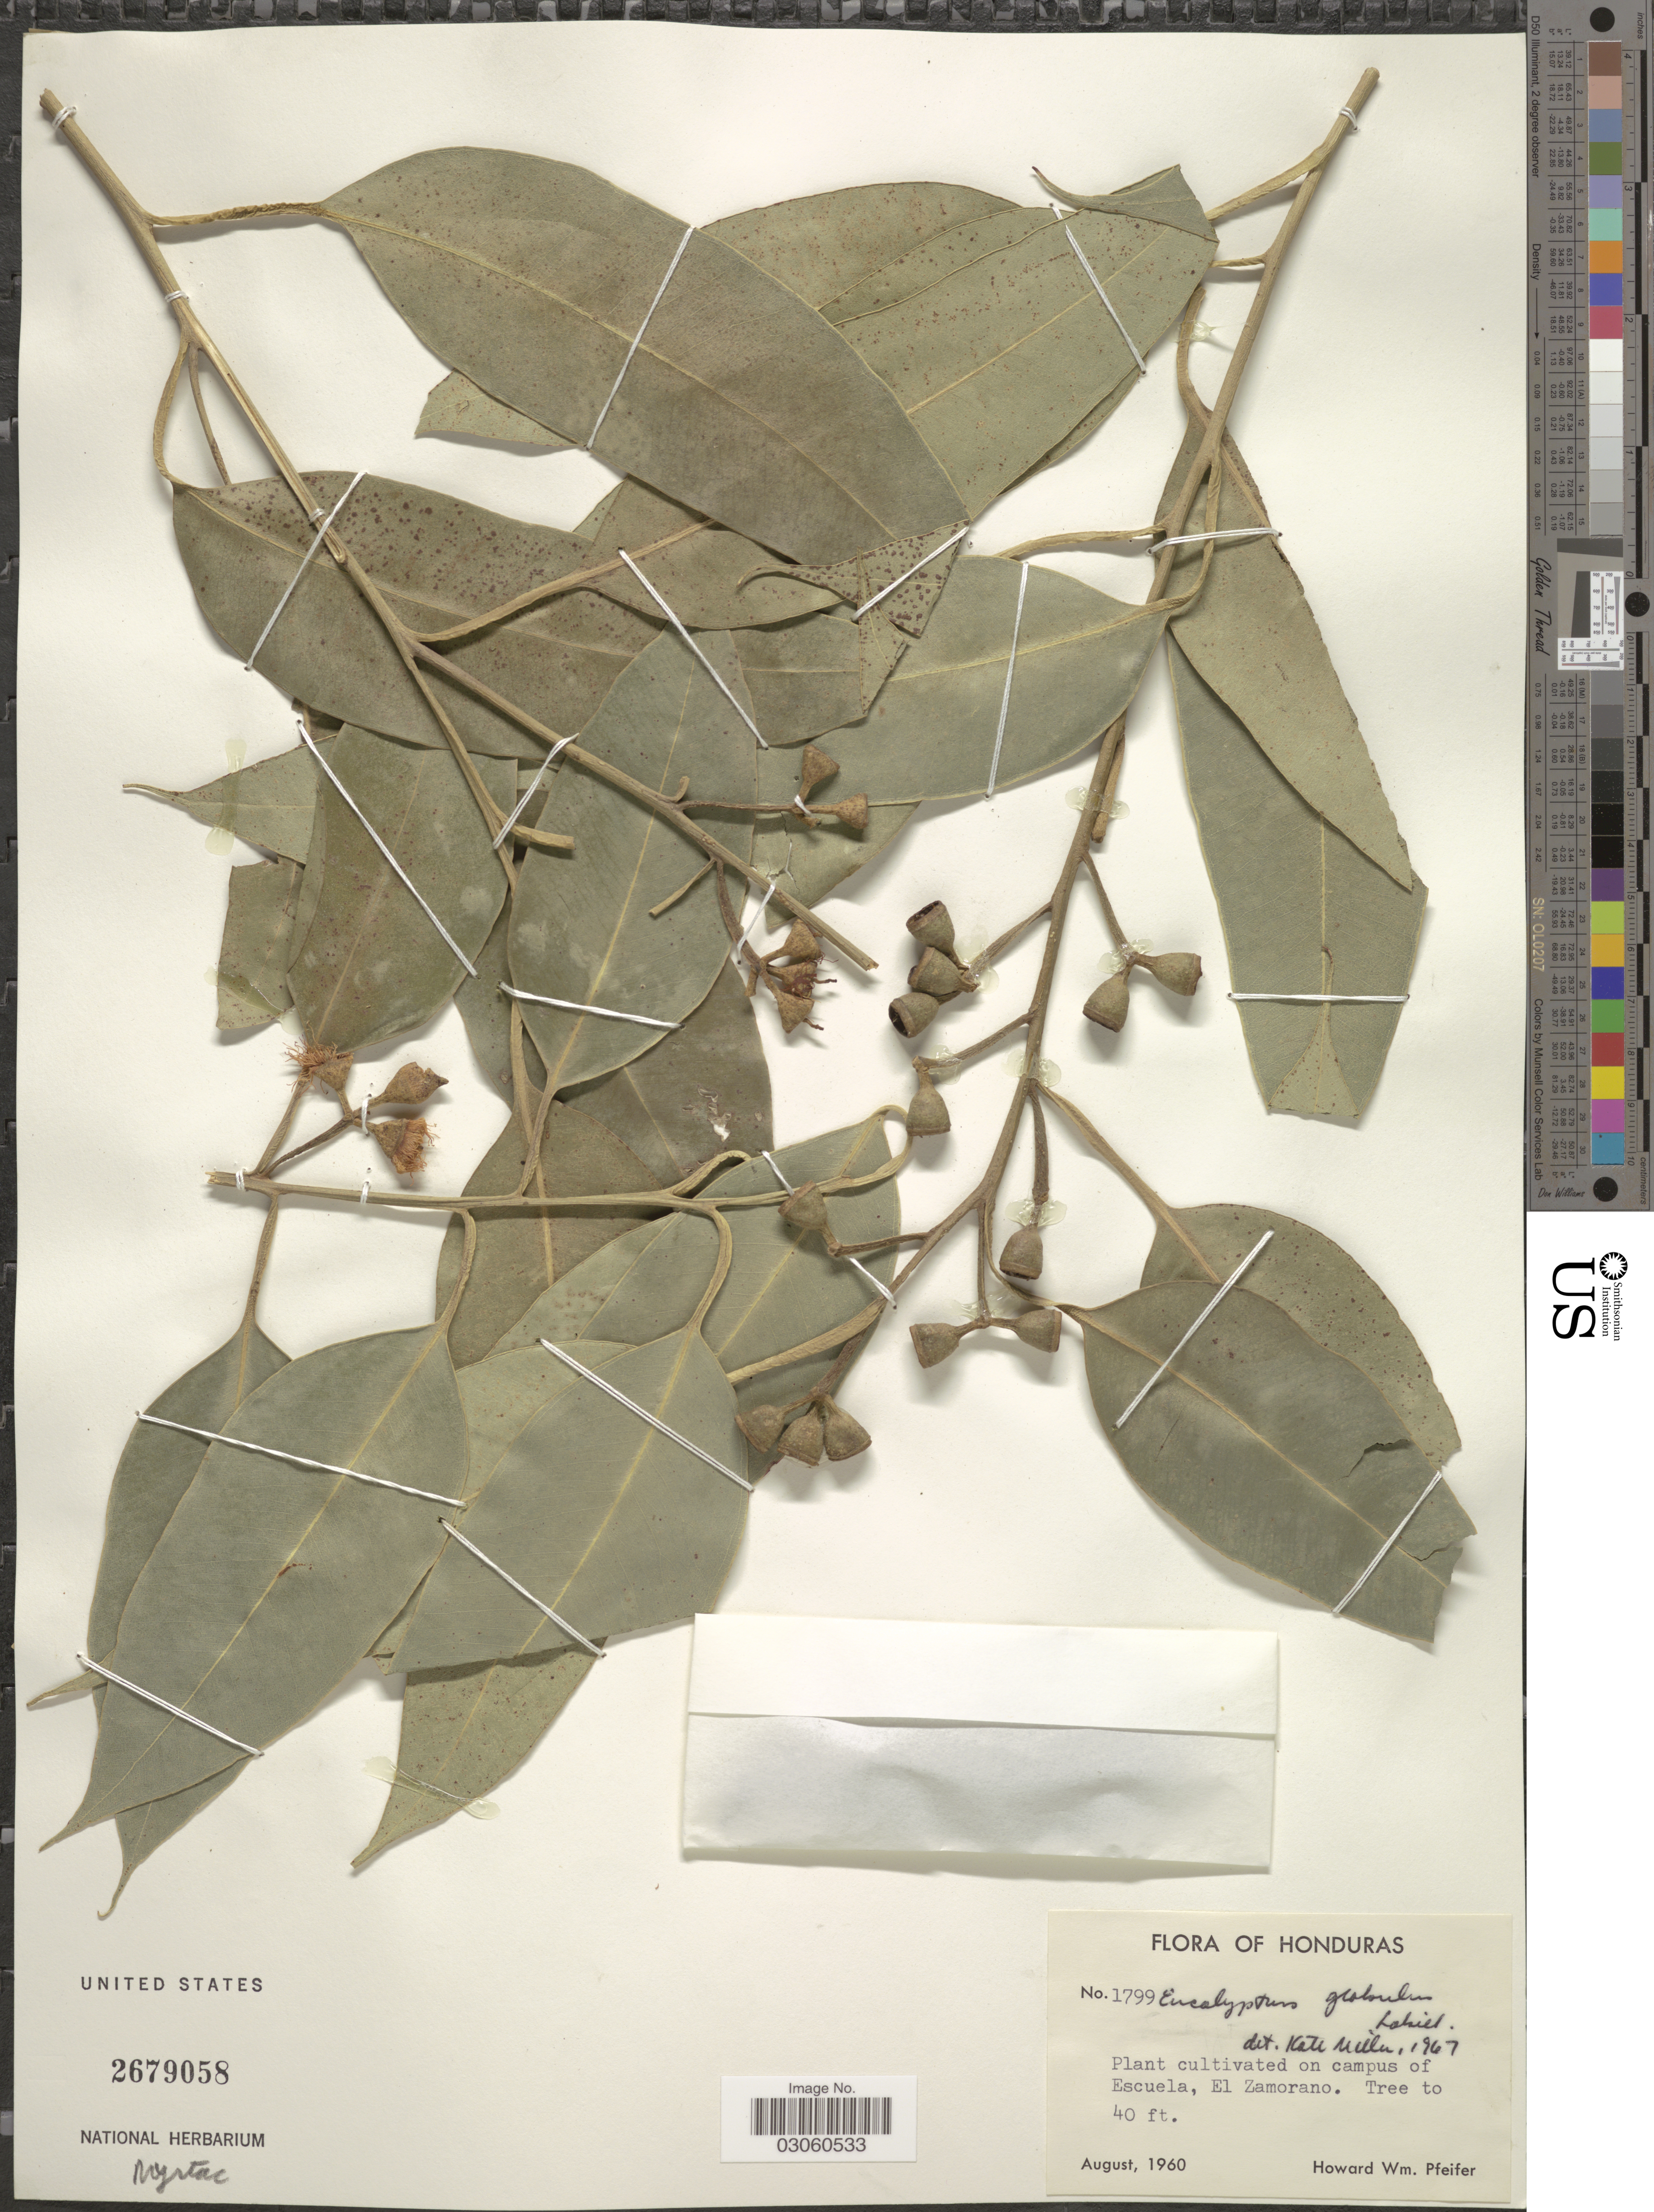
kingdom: Plantae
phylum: Tracheophyta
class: Magnoliopsida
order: Myrtales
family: Myrtaceae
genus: Eucalyptus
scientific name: Eucalyptus globulus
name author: Labill.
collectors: H. W. Pfeifer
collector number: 1799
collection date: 1960-08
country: Honduras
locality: Plant cultivated on campus of Escuela, El Zamorano.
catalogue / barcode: US 2679058